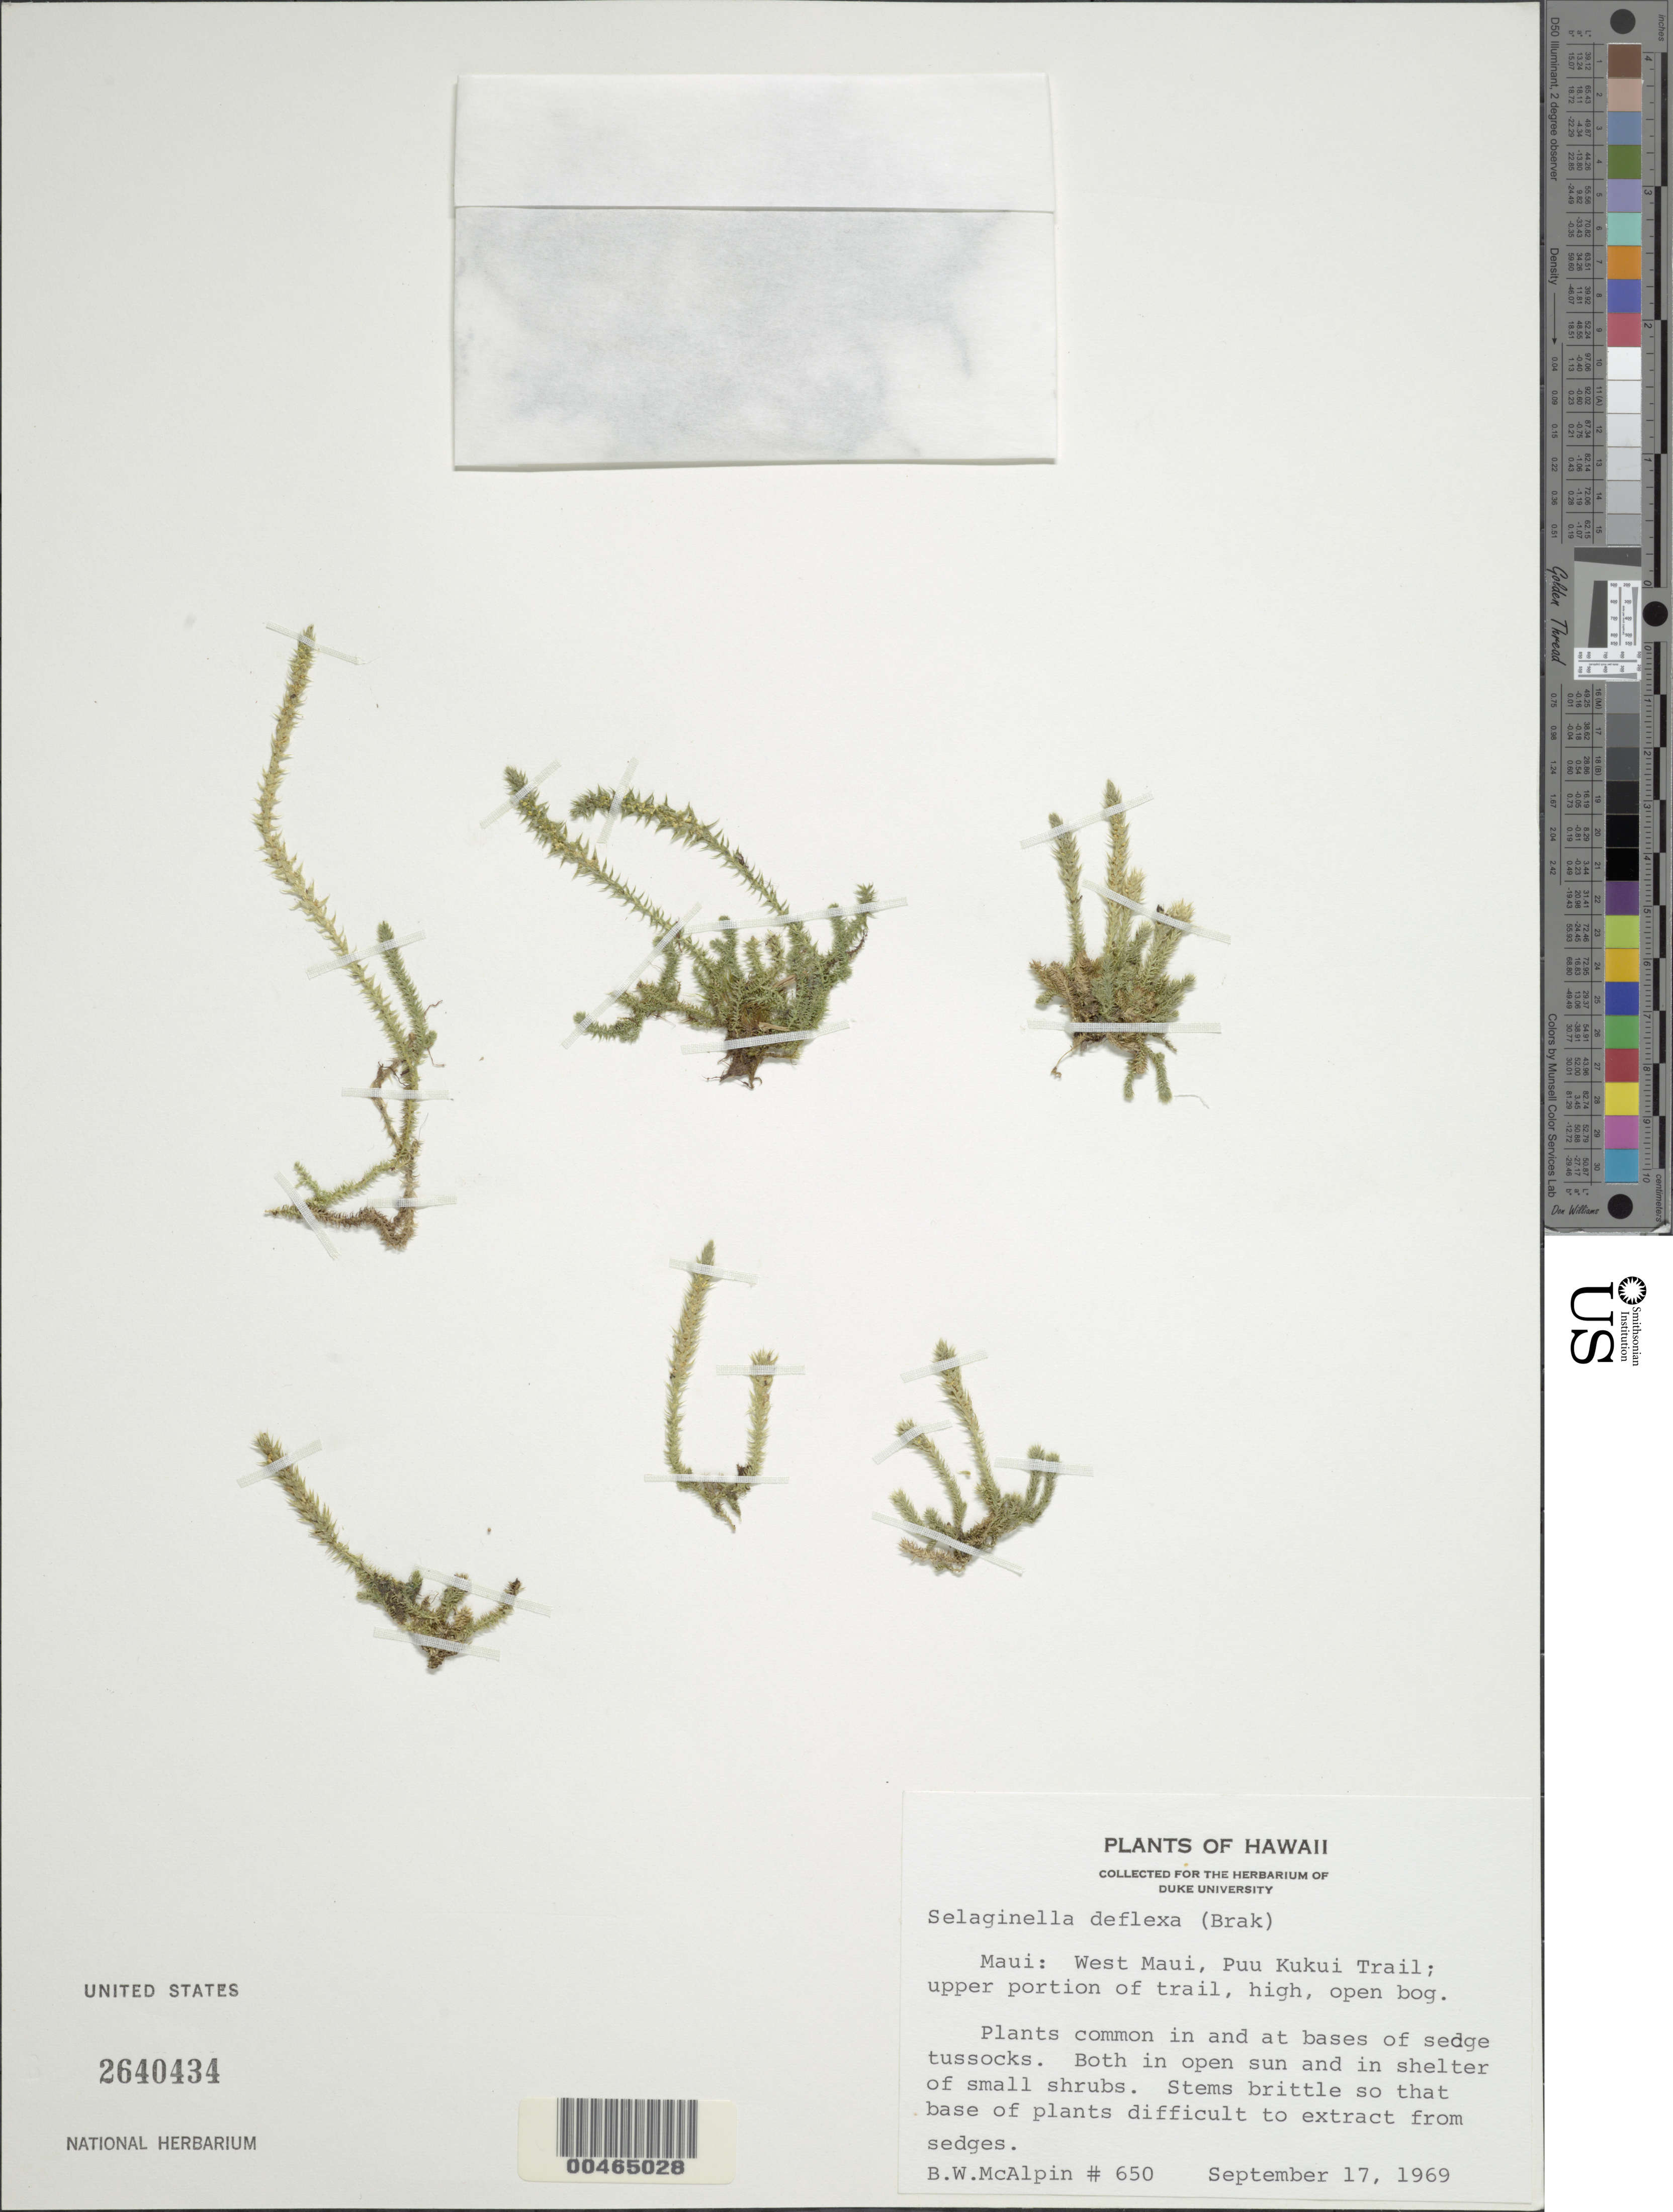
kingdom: Plantae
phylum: Tracheophyta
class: Lycopodiopsida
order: Selaginellales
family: Selaginellaceae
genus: Selaginella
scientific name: Selaginella deflexa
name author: Brack. in Wilkes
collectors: B. McAlpine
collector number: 650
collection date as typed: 17 Sep 1969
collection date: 1969-09-17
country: United States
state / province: Hawaii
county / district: Maui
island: Maui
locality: W Maui, Puu Kukui Trail, Maui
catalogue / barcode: US 2640434